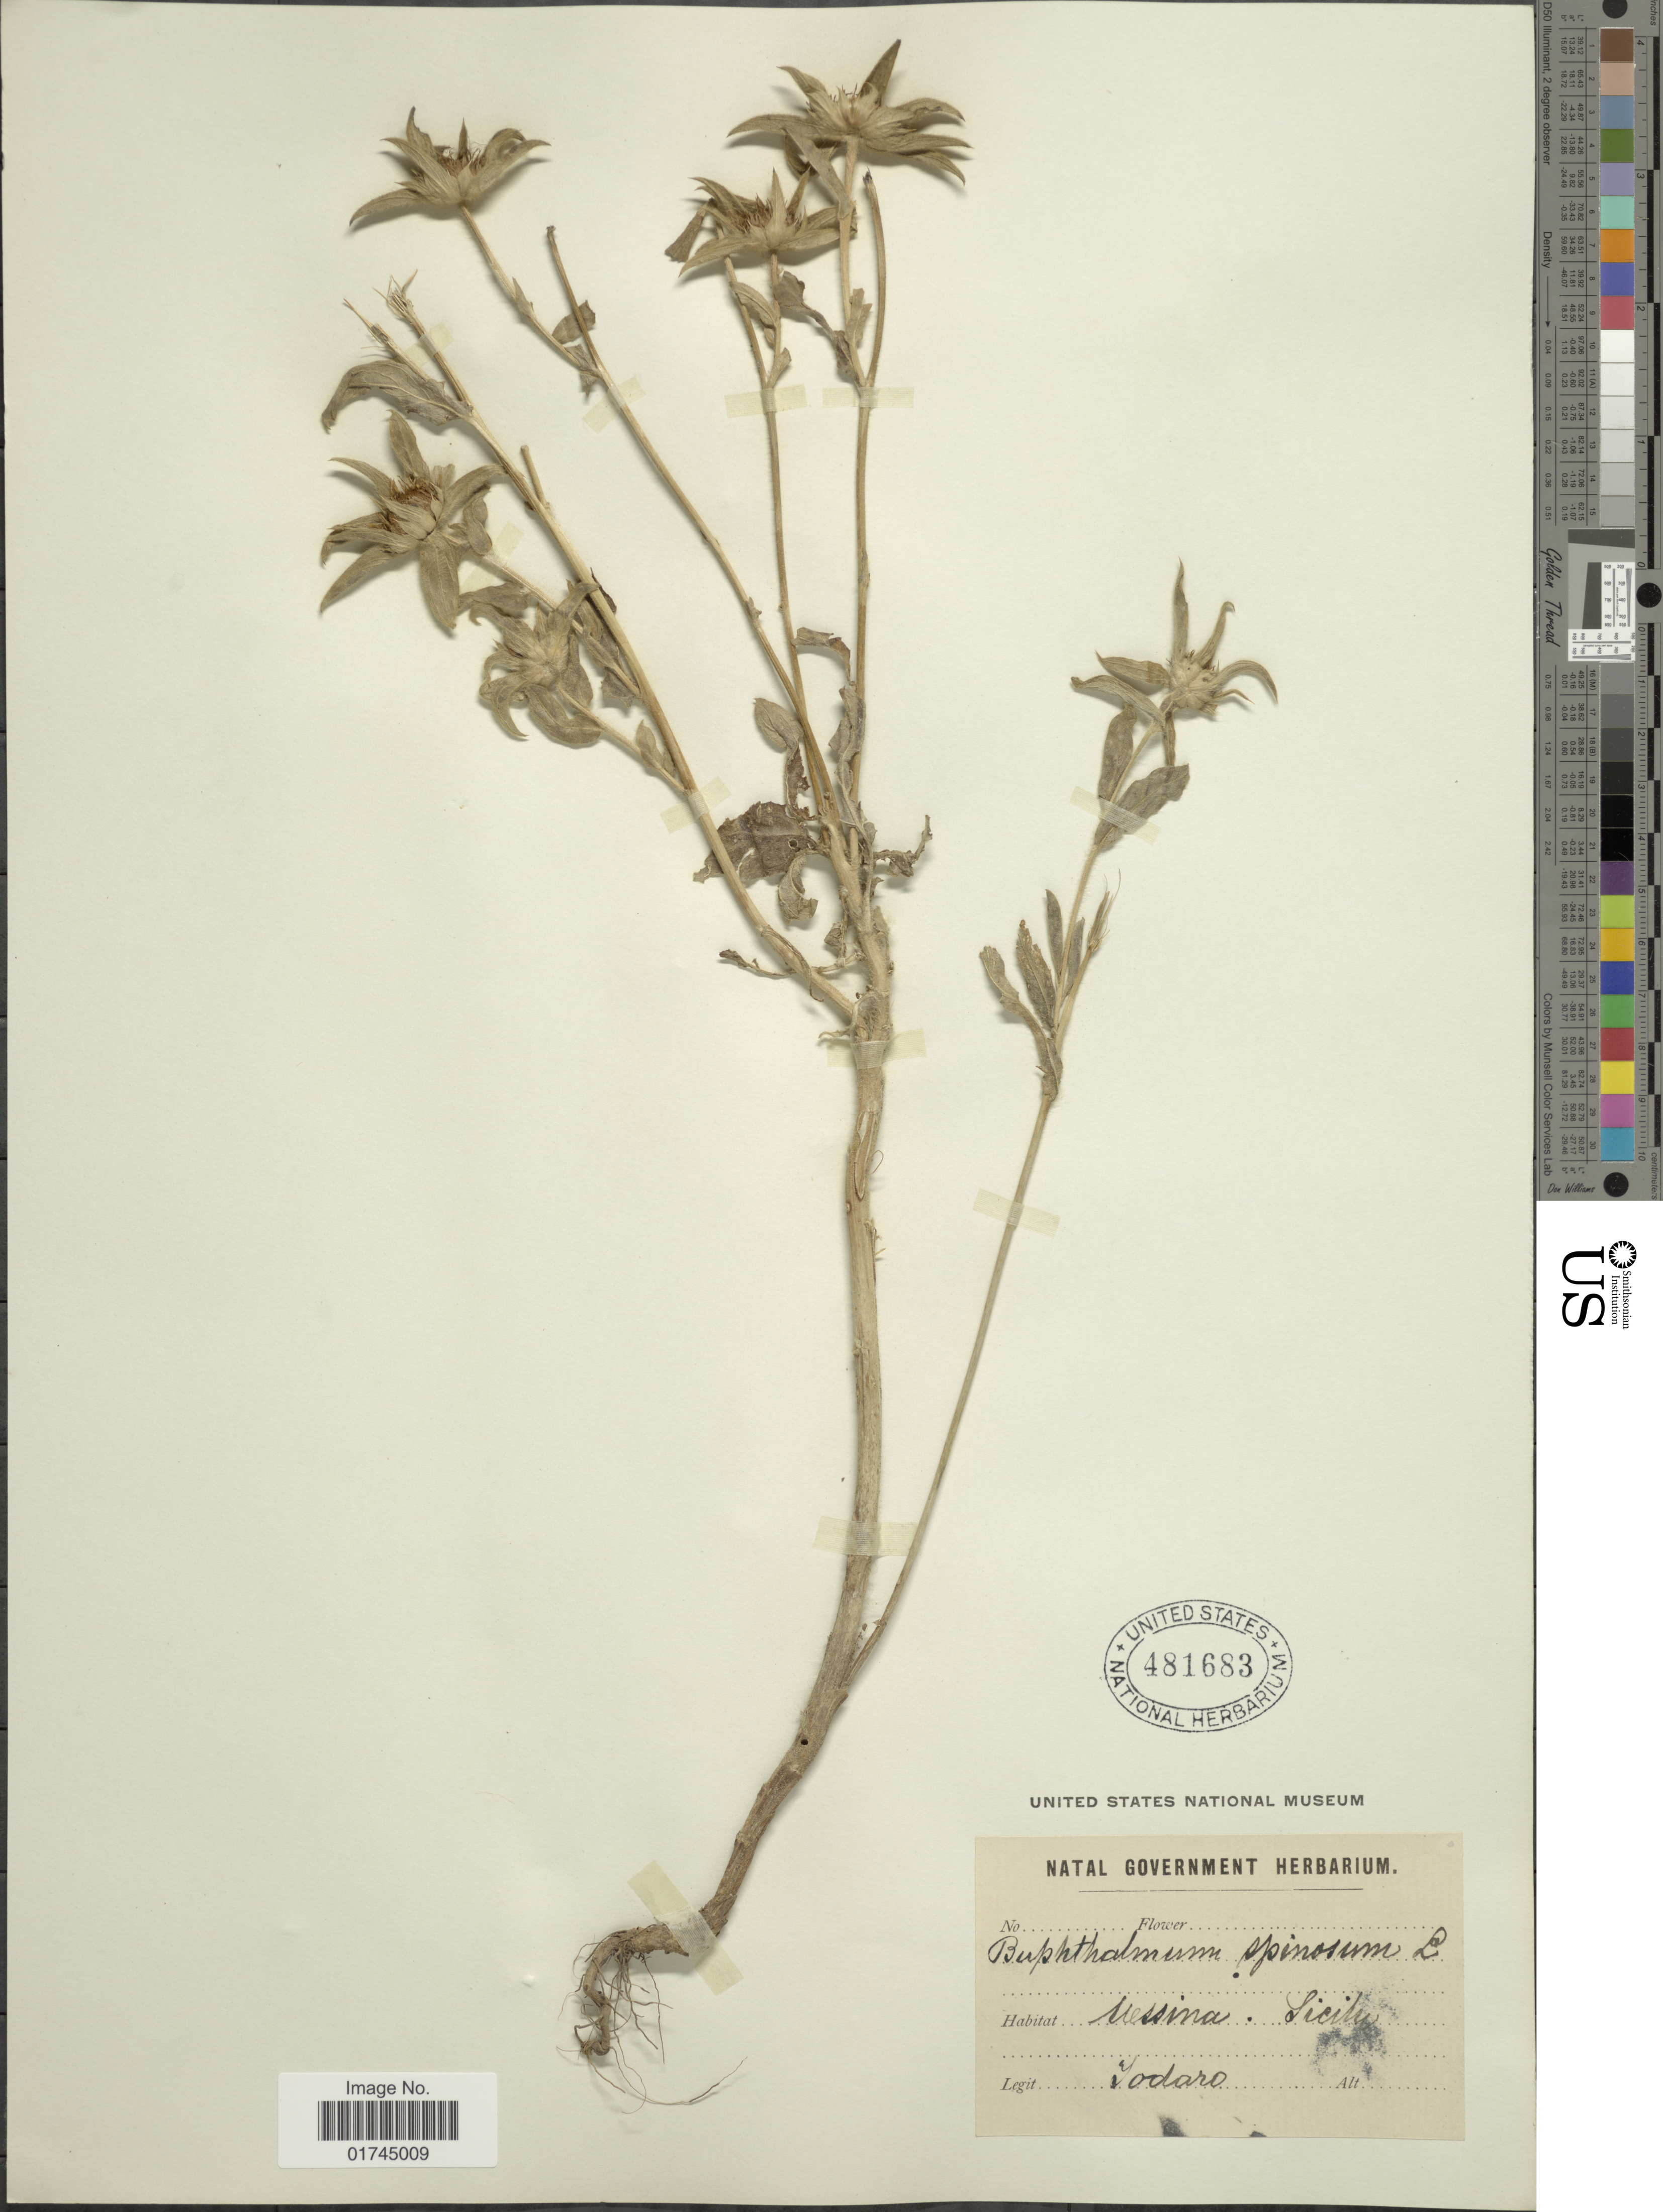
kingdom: Plantae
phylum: Tracheophyta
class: Magnoliopsida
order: Asterales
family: Asteraceae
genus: Buphthalmum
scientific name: Buphthalmum spinosum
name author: L.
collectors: Todaro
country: Italy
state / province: Siciliana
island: Sicily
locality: Uessina Sicila.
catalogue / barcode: US 481683